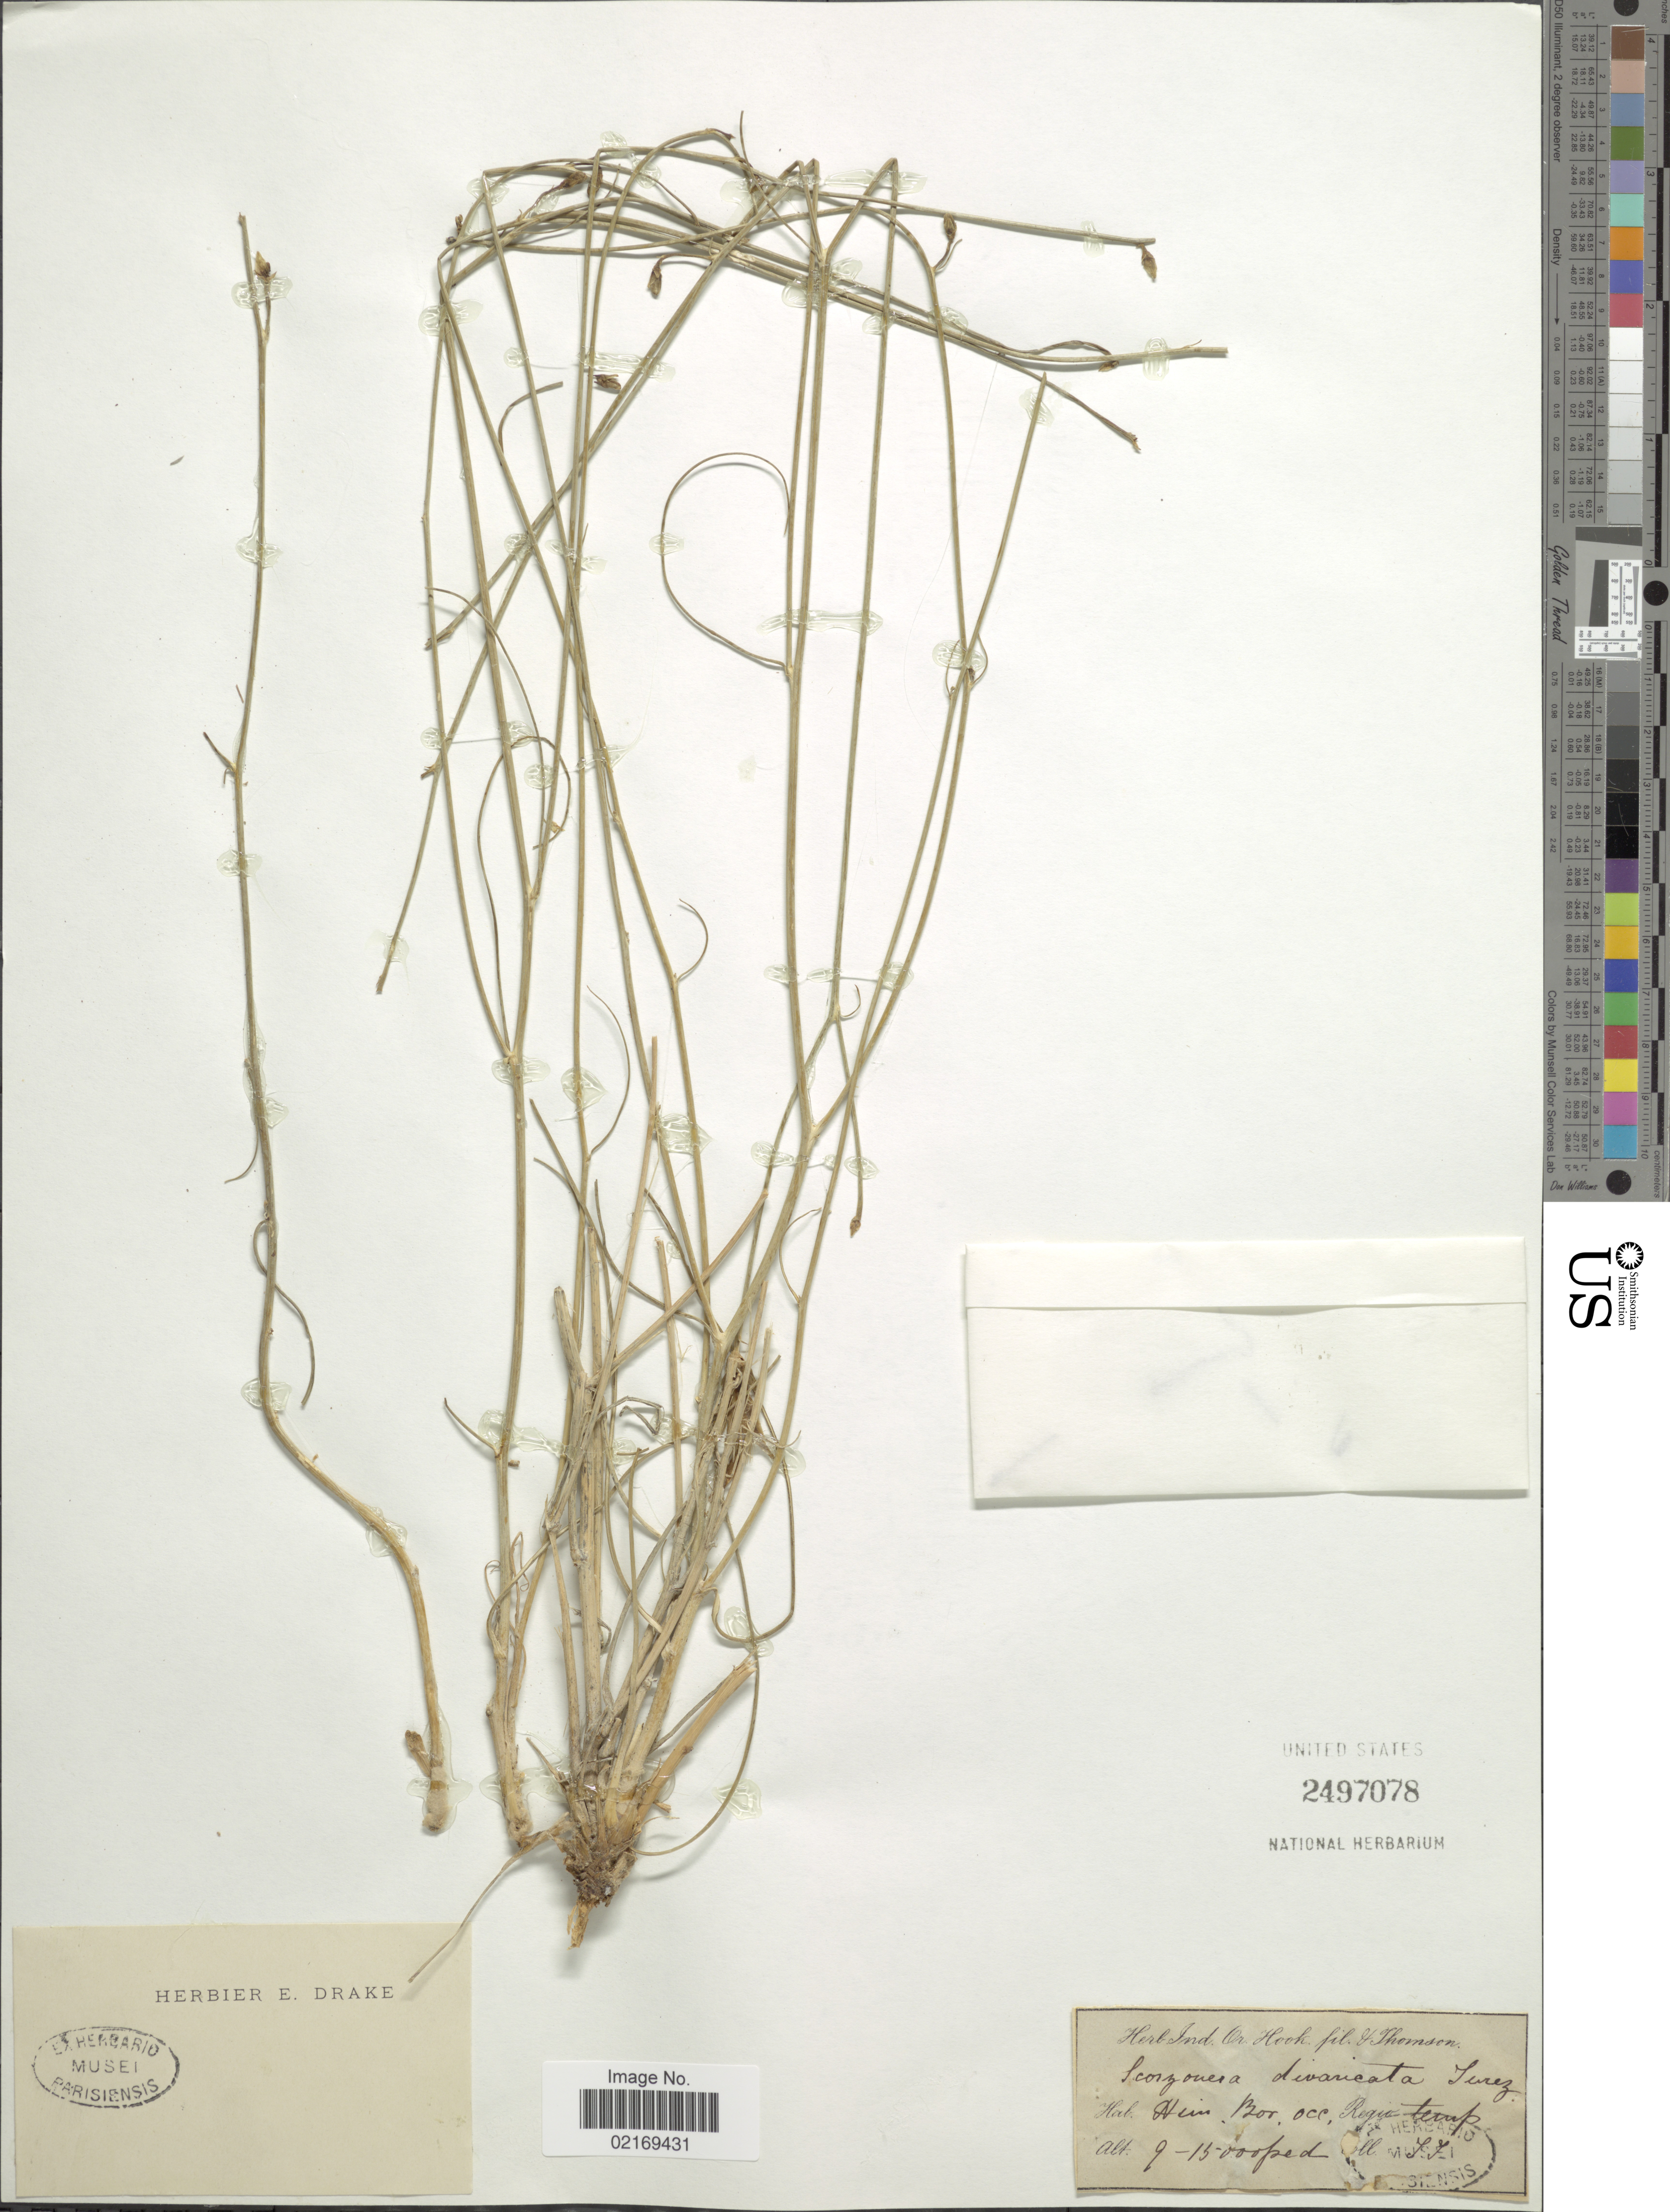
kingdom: Plantae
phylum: Tracheophyta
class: Magnoliopsida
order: Asterales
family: Asteraceae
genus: Scorzonera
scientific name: Scorzonera divaricata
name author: Turcz.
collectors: T. Thomson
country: India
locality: Him. Bor. occ. Regio temp.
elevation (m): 2743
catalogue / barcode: US 2497078